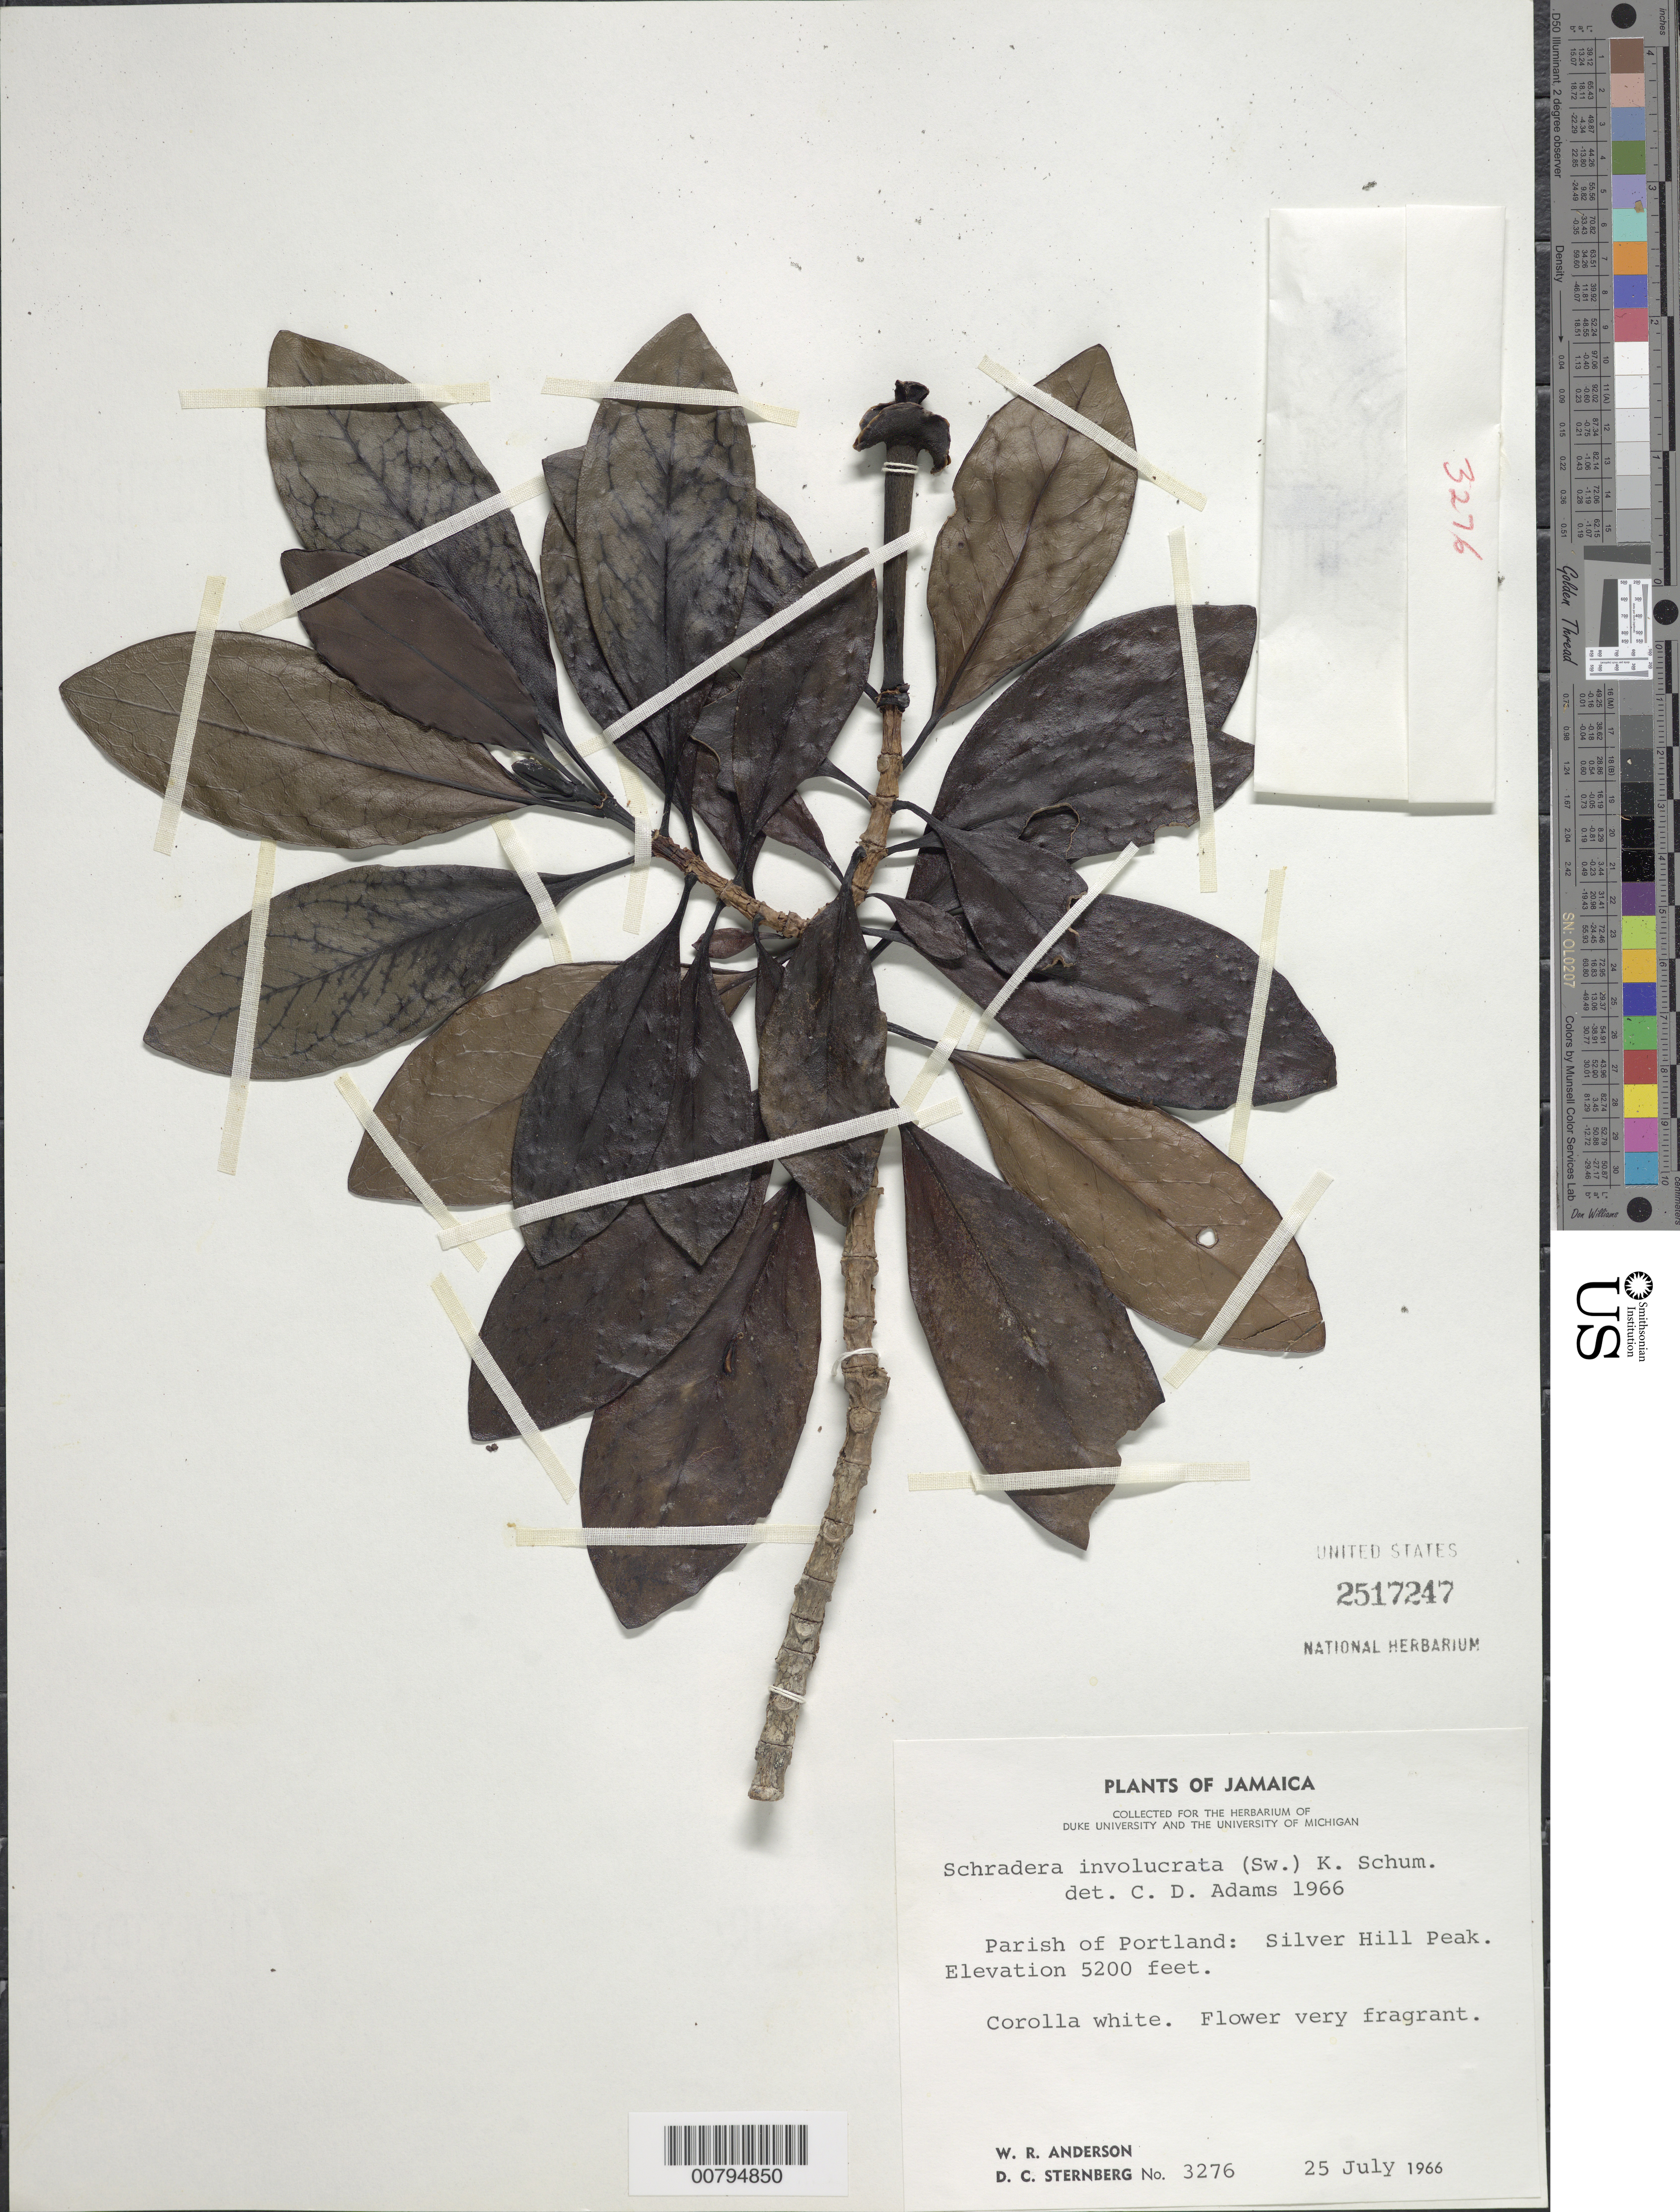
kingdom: Plantae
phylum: Tracheophyta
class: Magnoliopsida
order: Gentianales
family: Rubiaceae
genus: Schradera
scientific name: Schradera involucrata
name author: (Sw.) K. Schum.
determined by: Adams, C. D.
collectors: W. R. Anderson & D. Sternberg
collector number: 3276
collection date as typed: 25 Jul 1966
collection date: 1966-07-25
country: Jamaica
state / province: Portland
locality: Silver Hill Peak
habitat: Mountain peak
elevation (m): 1585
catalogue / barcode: US 2517247